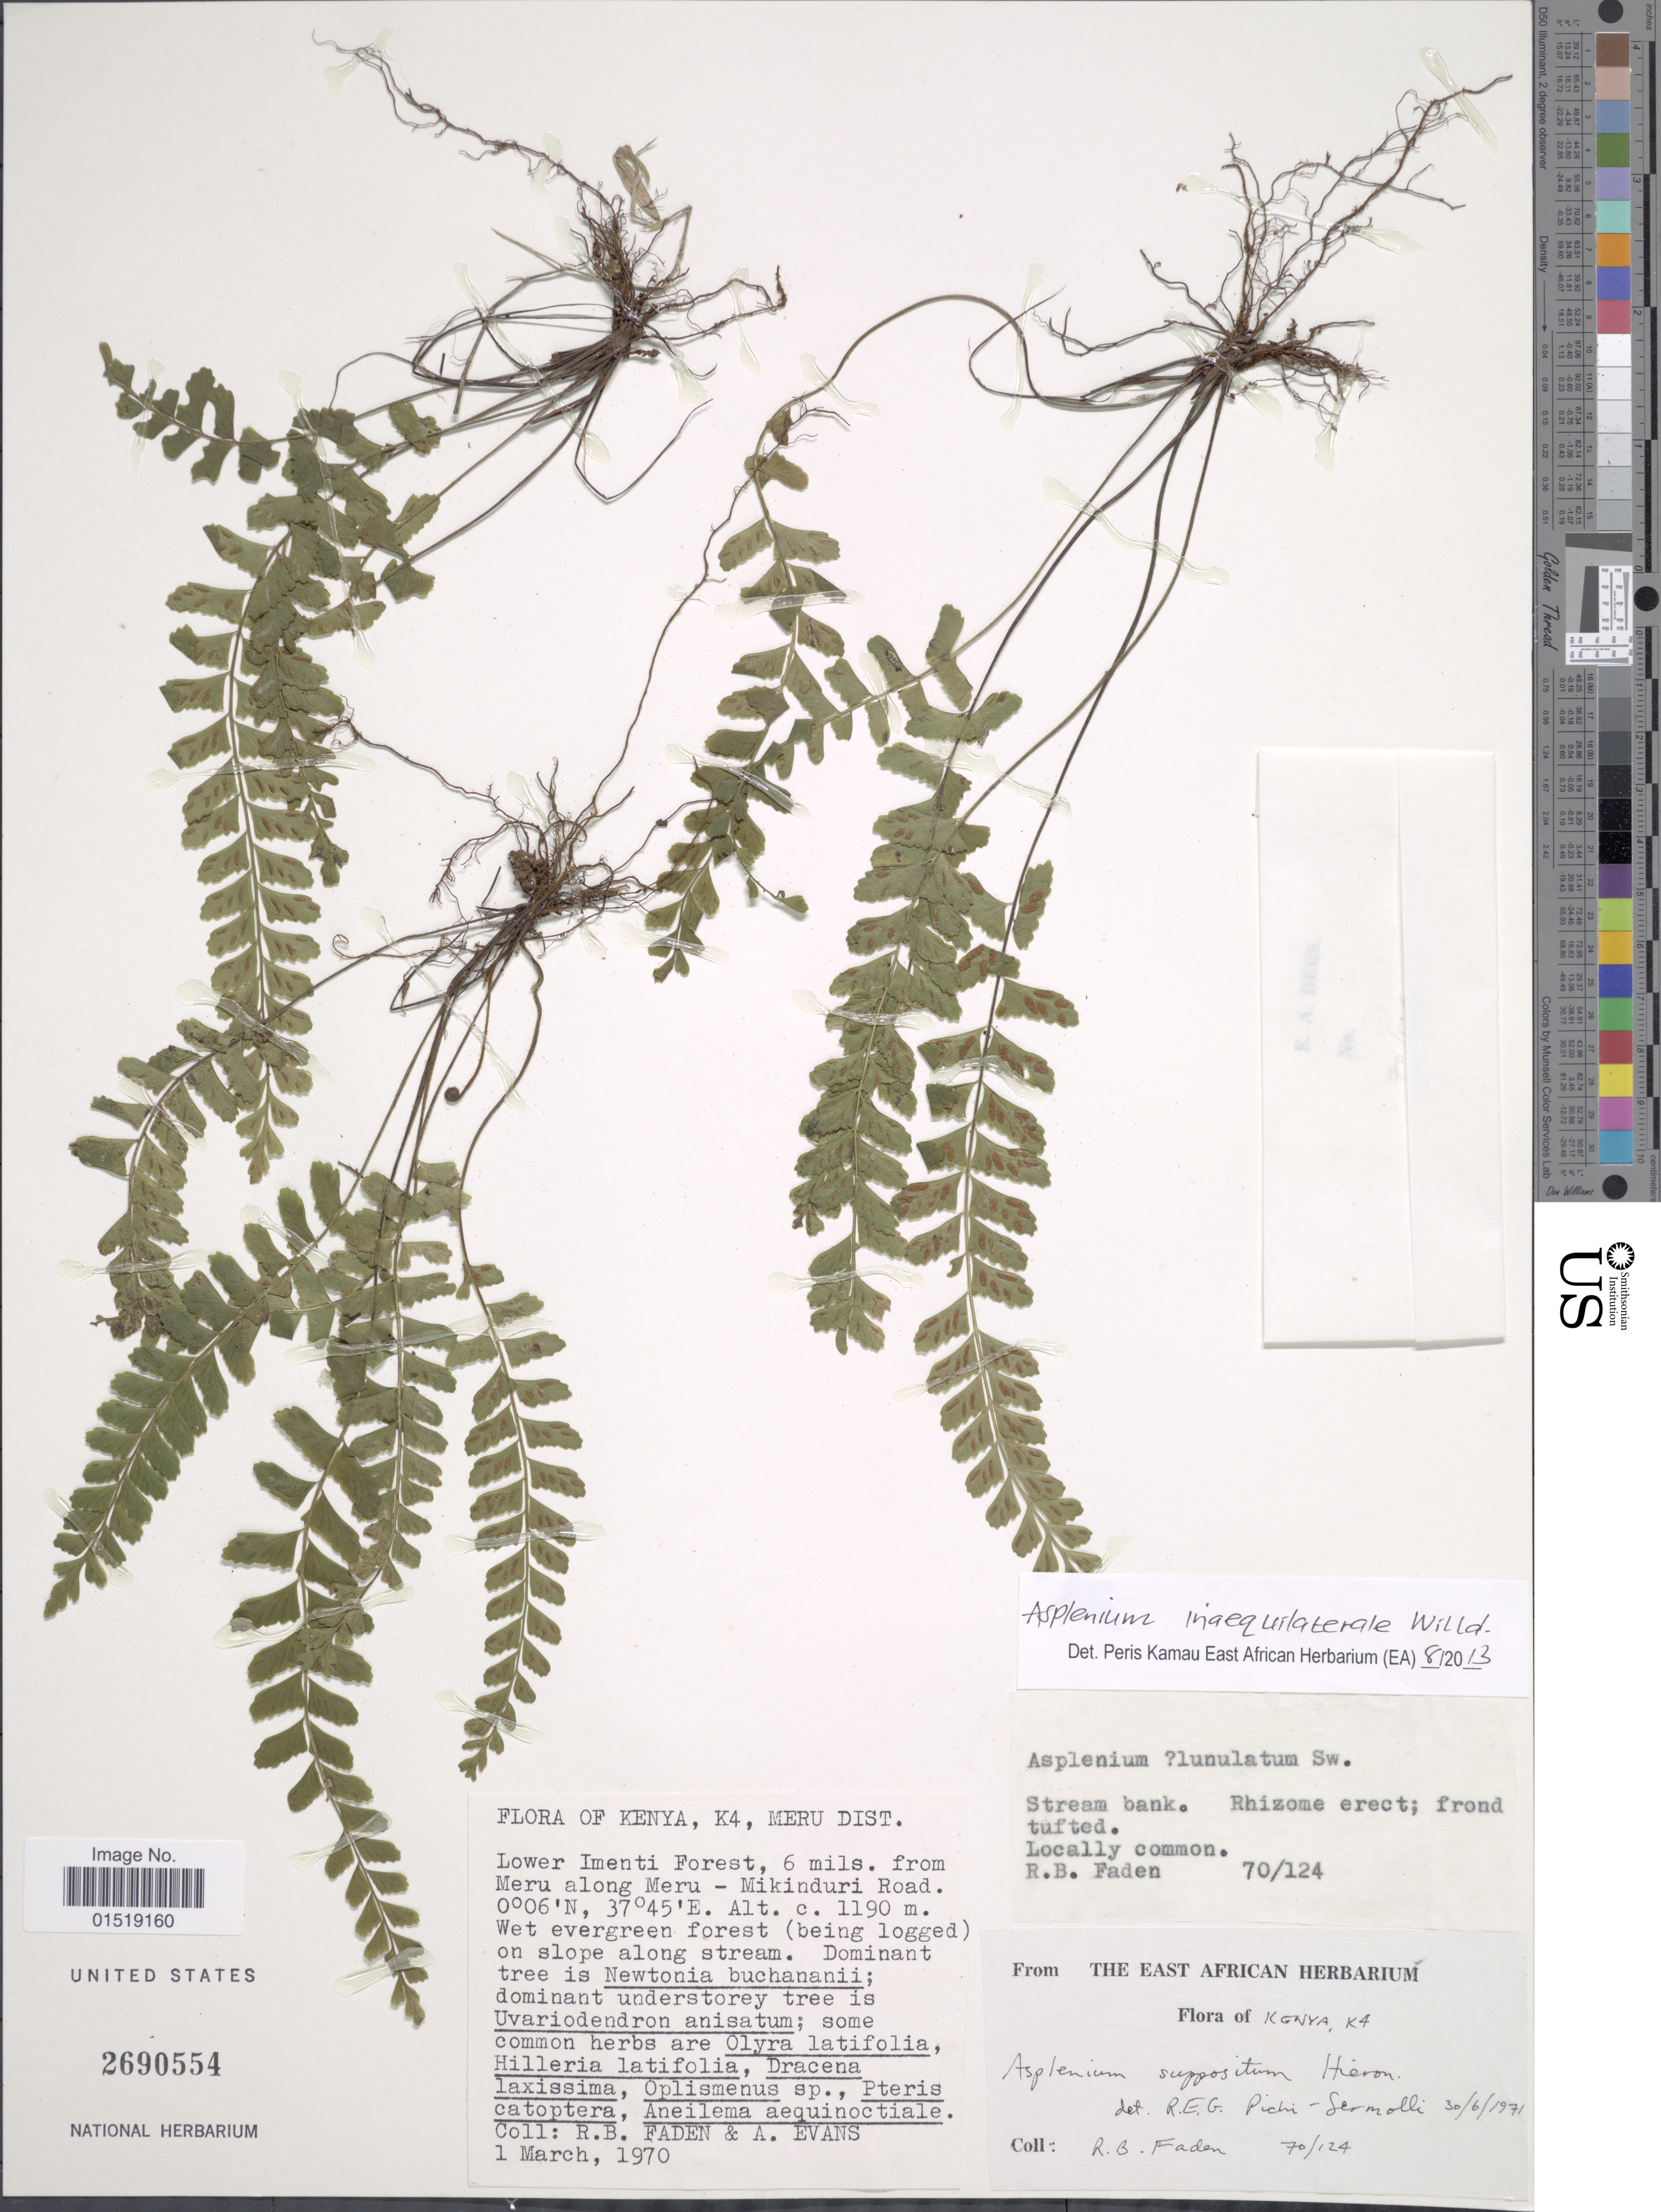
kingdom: Plantae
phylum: Tracheophyta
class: Polypodiopsida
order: Polypodiales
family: Aspleniaceae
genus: Asplenium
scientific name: Asplenium inaequilaterale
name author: Willd.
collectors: R. B. Faden & A. Evans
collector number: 70/124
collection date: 1970-03-01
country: Kenya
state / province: Meru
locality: Kenya, K4, Meru Dist. Lower Imenti Forest, 6 mils. from Meru along Meru - Mikinduri Road.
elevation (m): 1190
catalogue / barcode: US 2690554